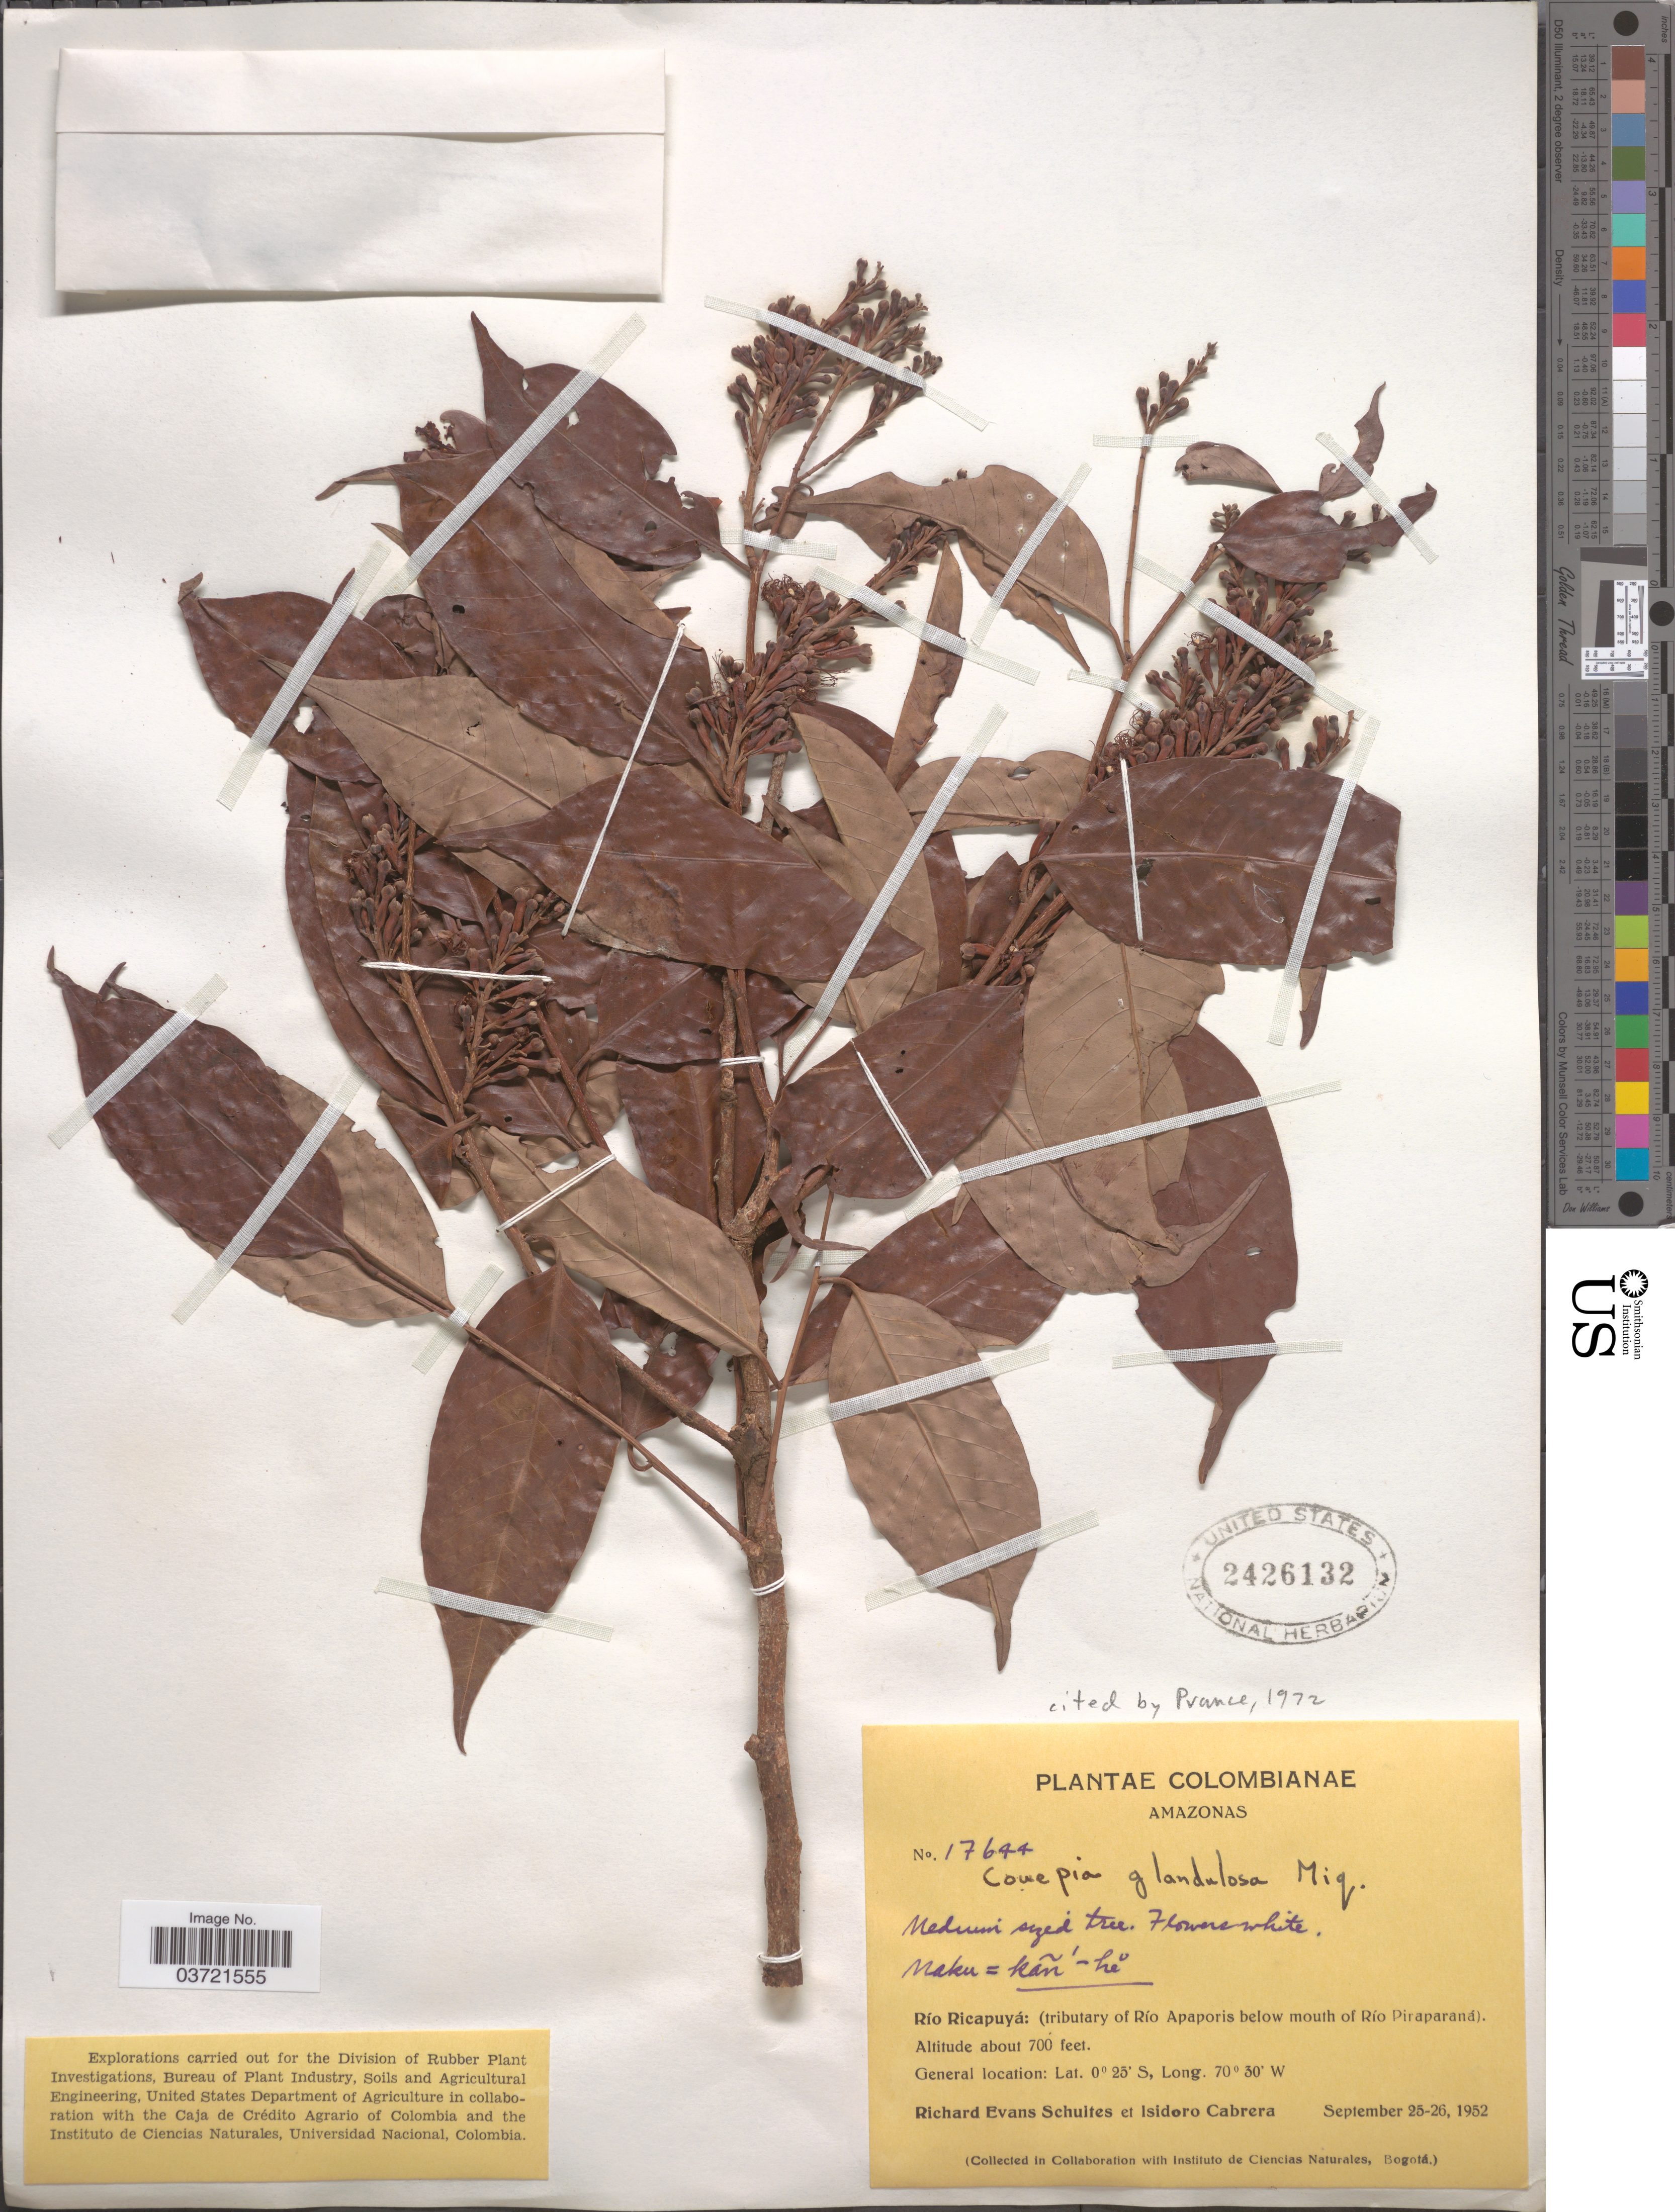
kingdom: Plantae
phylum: Tracheophyta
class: Magnoliopsida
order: Malpighiales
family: Chrysobalanaceae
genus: Couepia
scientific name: Couepia glandulosa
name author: Miq.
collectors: R. E. Schultes & I. Cabrera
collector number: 17644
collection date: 1952-09-25/1952-09-26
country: Colombia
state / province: Amazônas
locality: Río Ricapuyá: (tributary of Río Apaporis below mouth of Río Piraparaná).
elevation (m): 213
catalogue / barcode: US 2426132